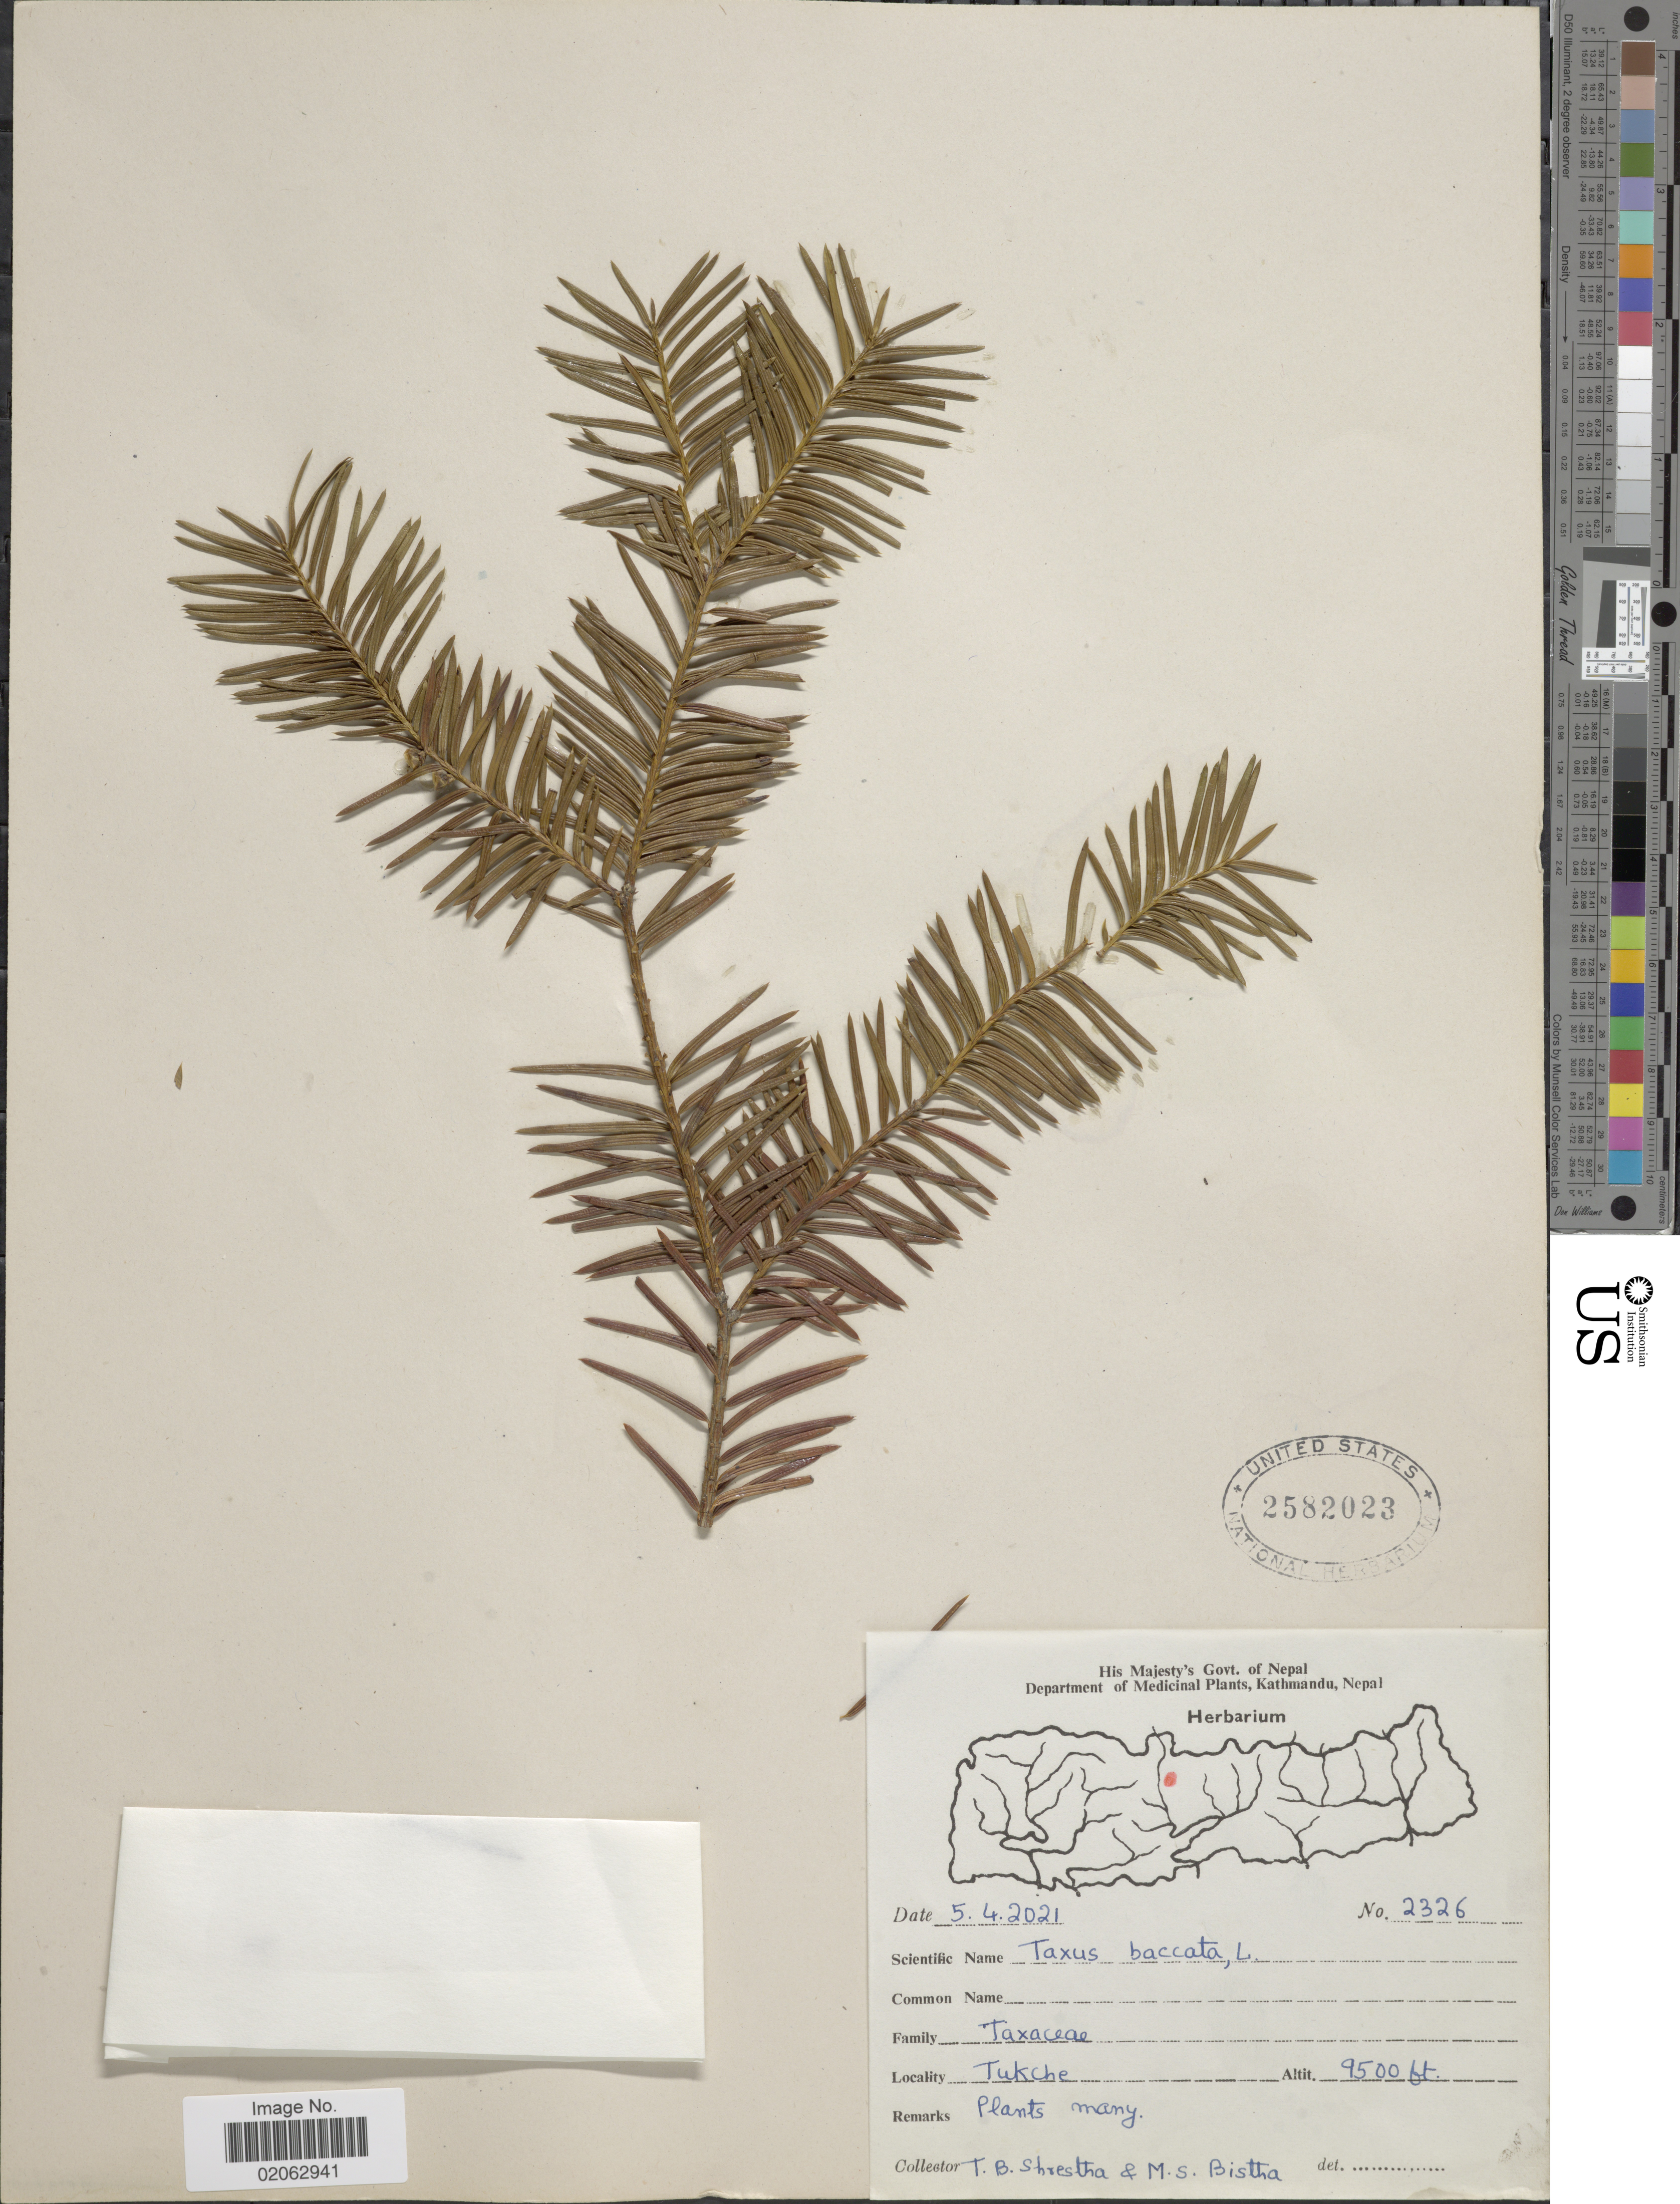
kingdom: Plantae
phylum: Tracheophyta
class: Pinopsida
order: Pinales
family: Taxaceae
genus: Taxus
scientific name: Taxus contorta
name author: Griff.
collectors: T. B. Shrestha & M. Bistha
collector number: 2326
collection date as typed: Transcribed d/m/y: 5/4/2021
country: Nepal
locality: Tukche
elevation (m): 2896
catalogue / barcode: US 2582023